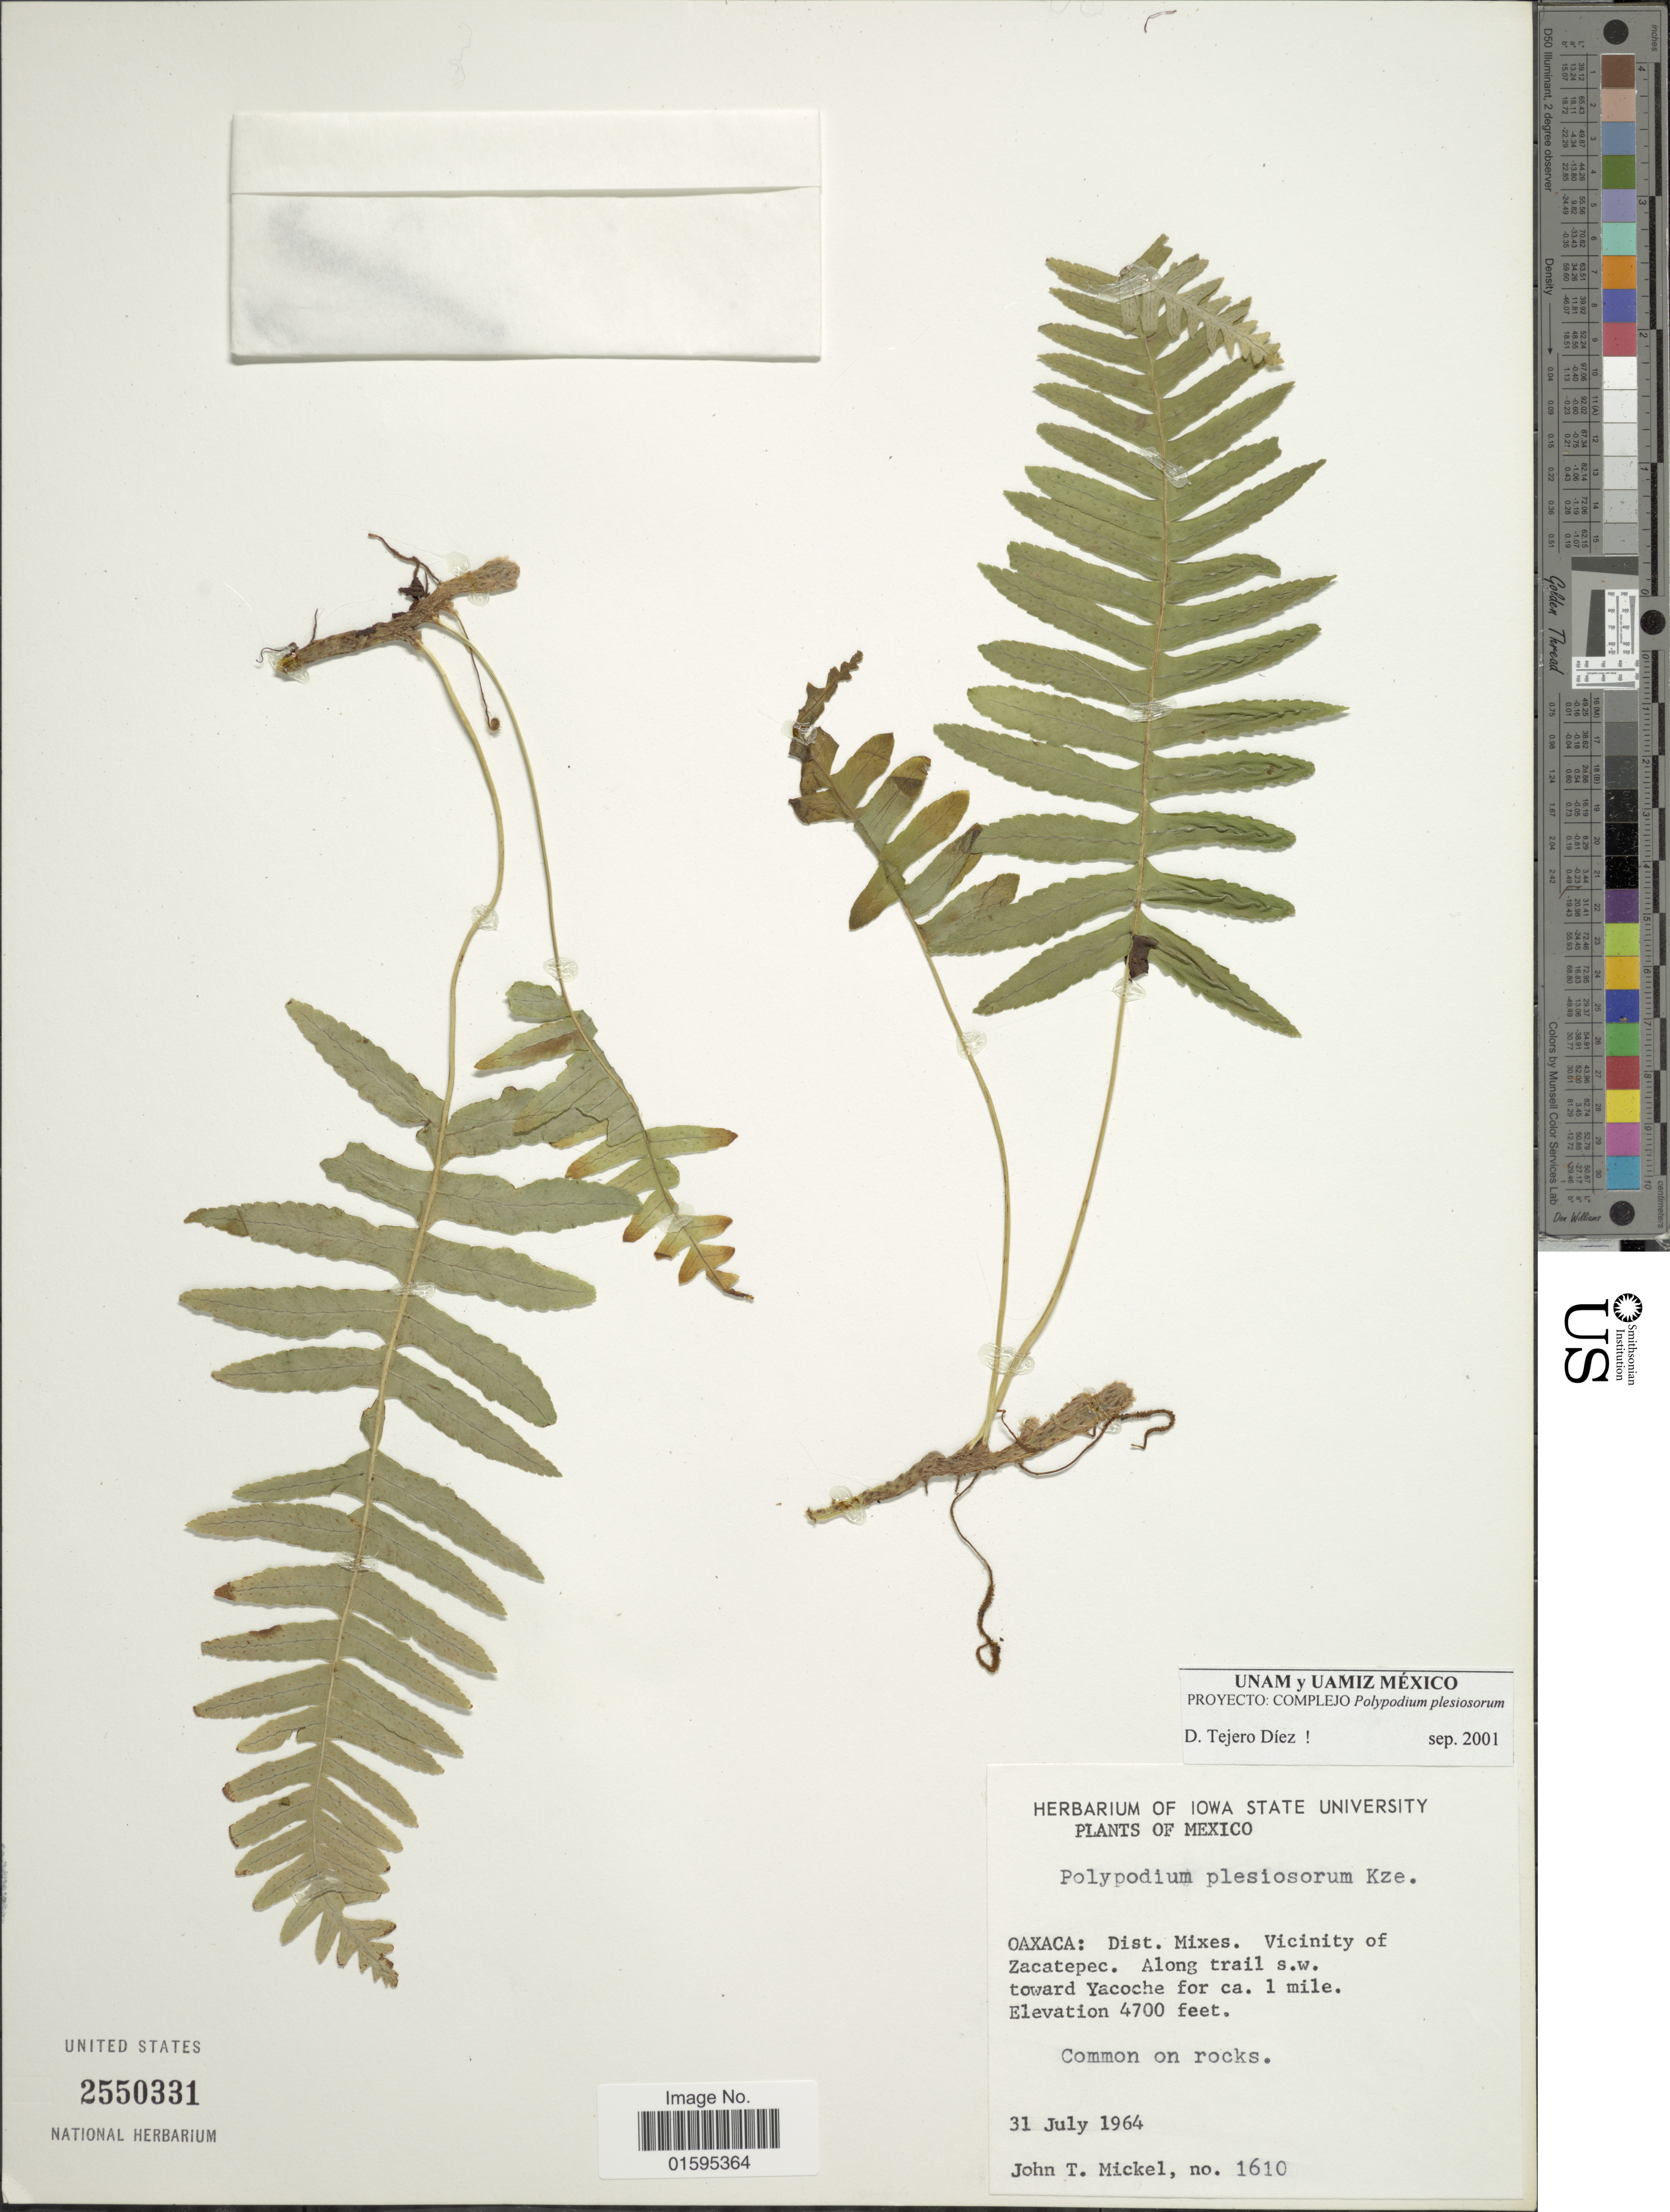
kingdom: Plantae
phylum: Tracheophyta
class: Polypodiopsida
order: Polypodiales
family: Polypodiaceae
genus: Polypodium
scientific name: Polypodium plesiosorum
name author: Kunze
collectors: J. T. Mickel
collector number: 1610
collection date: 1964-07-31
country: Mexico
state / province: Oaxaca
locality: Dist. Mixes. Vicinity of Zacatepec. Along trail s.w. toward Yacoche for ca. 1 mile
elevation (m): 1433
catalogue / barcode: US 2550331